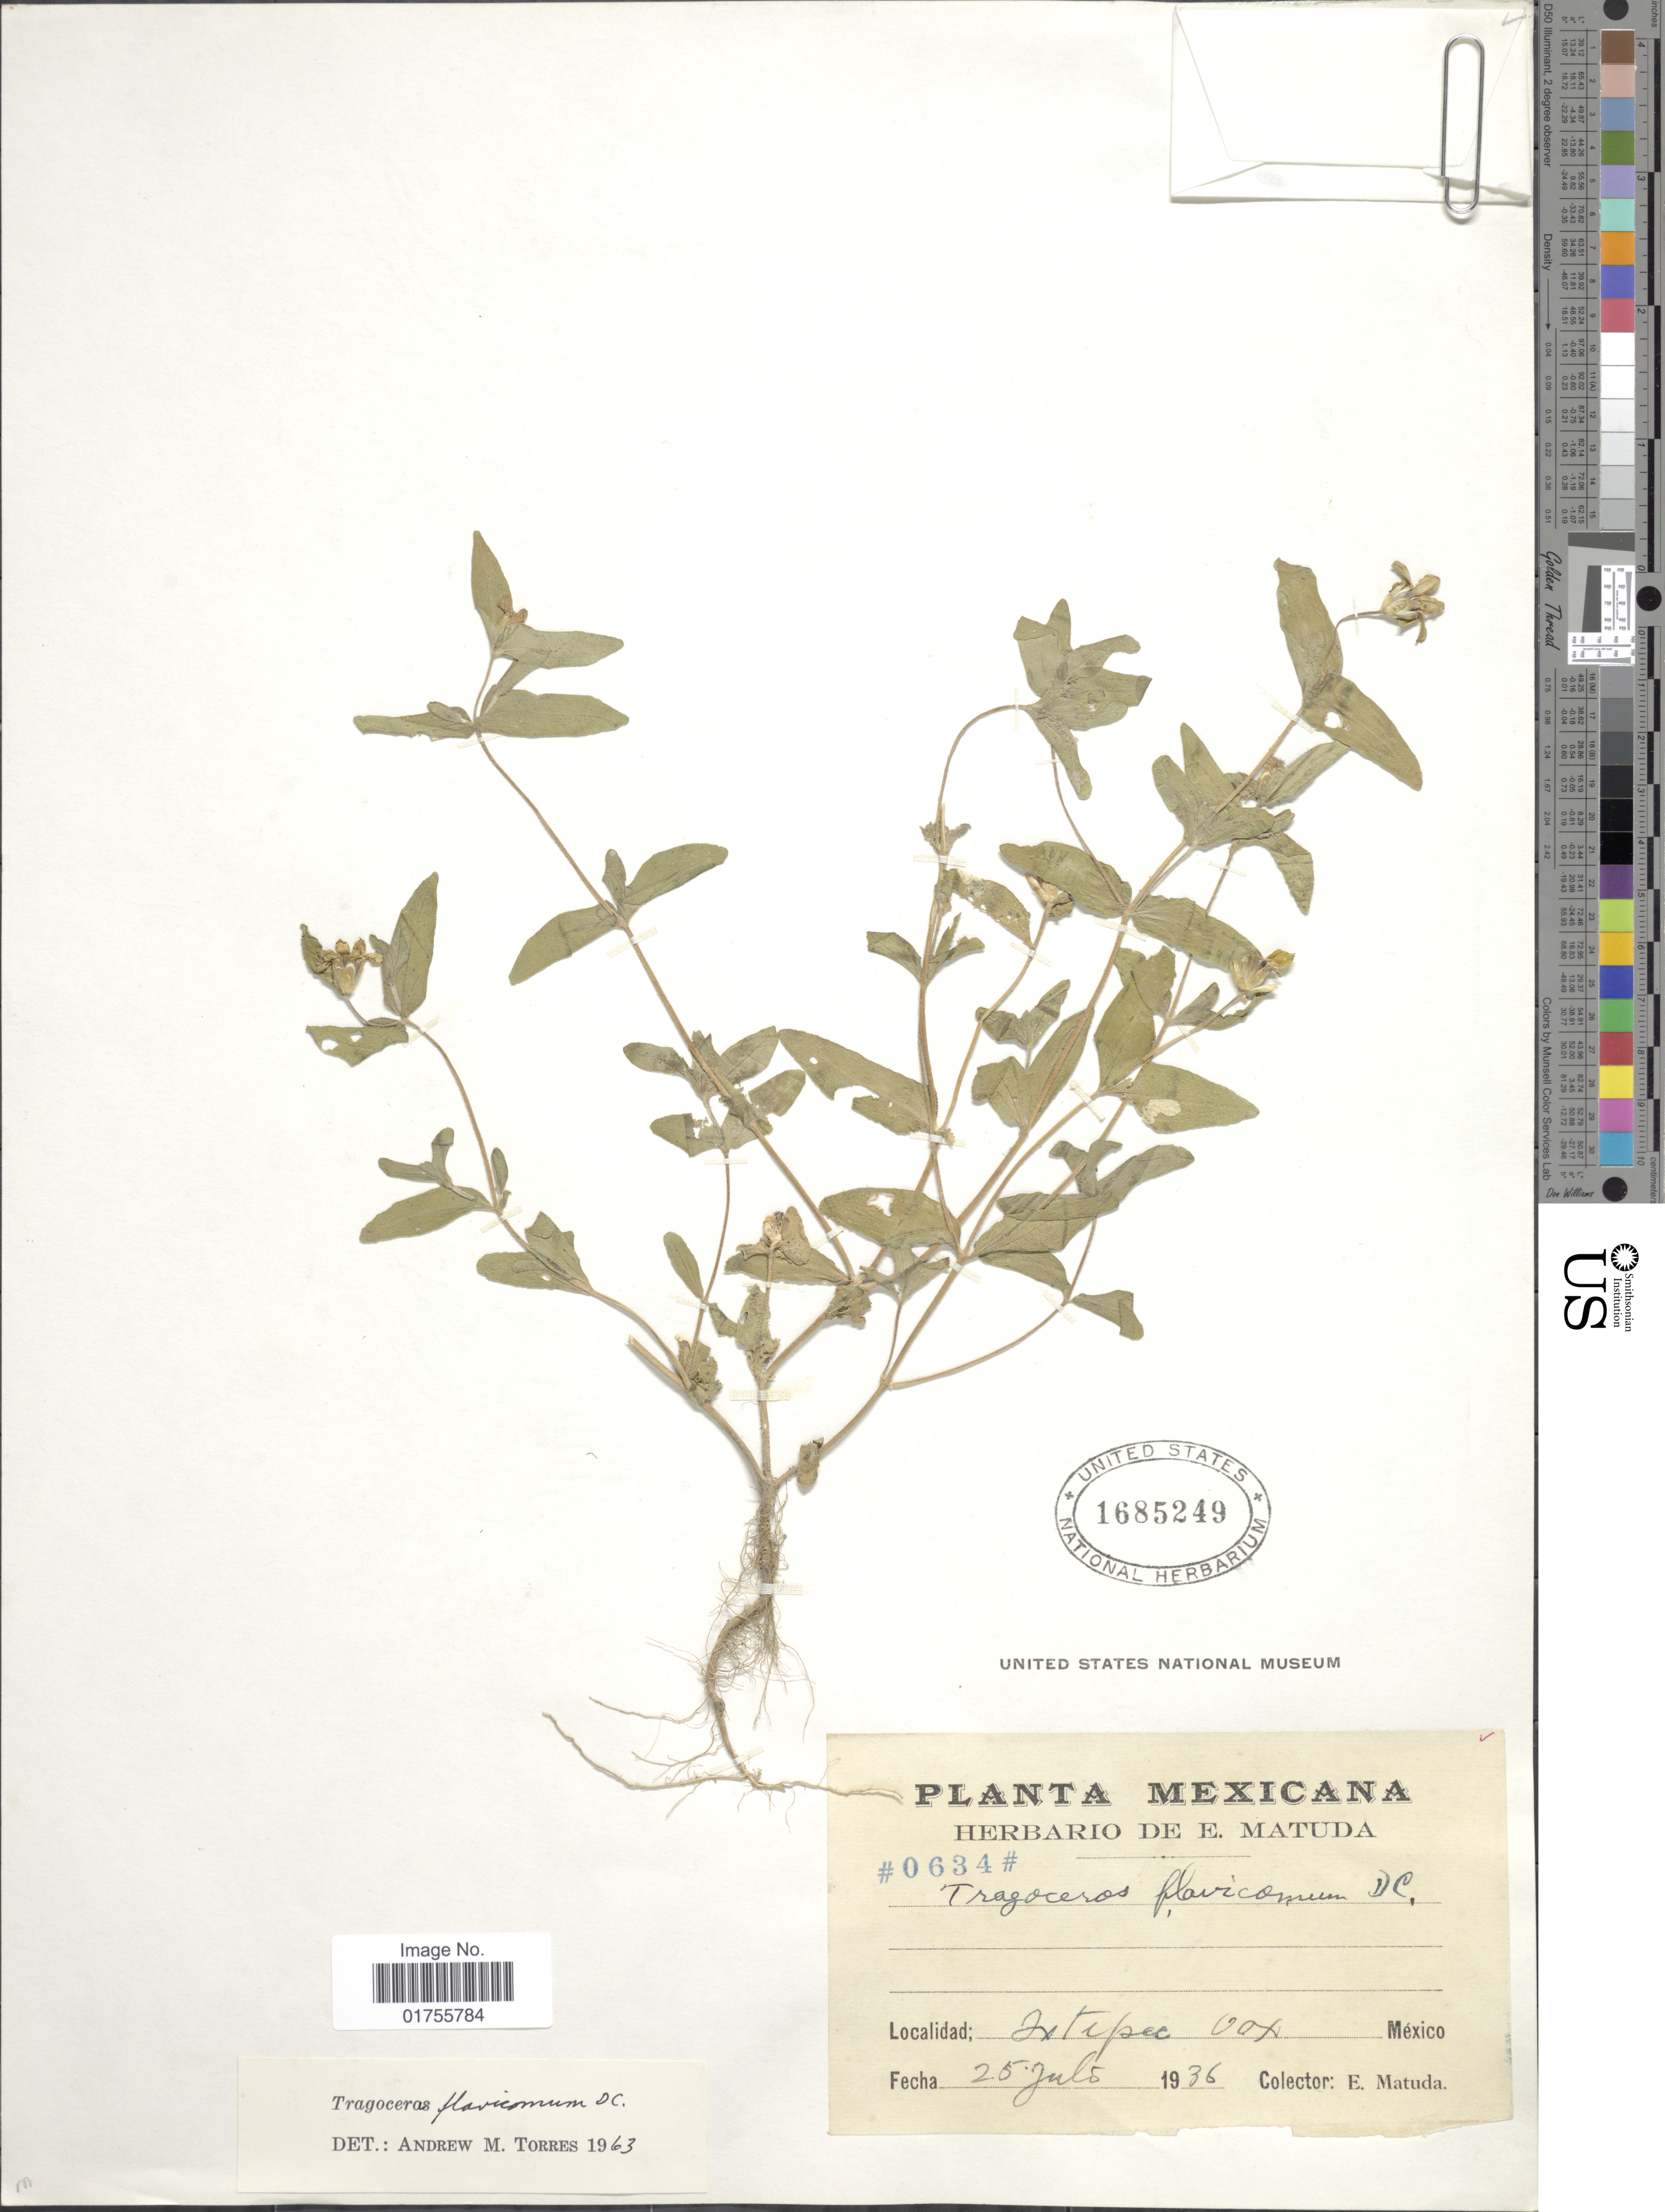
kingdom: Plantae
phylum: Tracheophyta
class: Magnoliopsida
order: Asterales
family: Asteraceae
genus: Tragoceros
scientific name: Tragoceros flavicomum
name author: DC.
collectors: E. Matuda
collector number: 0634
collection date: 1936-07-25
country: Mexico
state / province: Oaxaca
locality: Ixtepec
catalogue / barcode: US 1685249